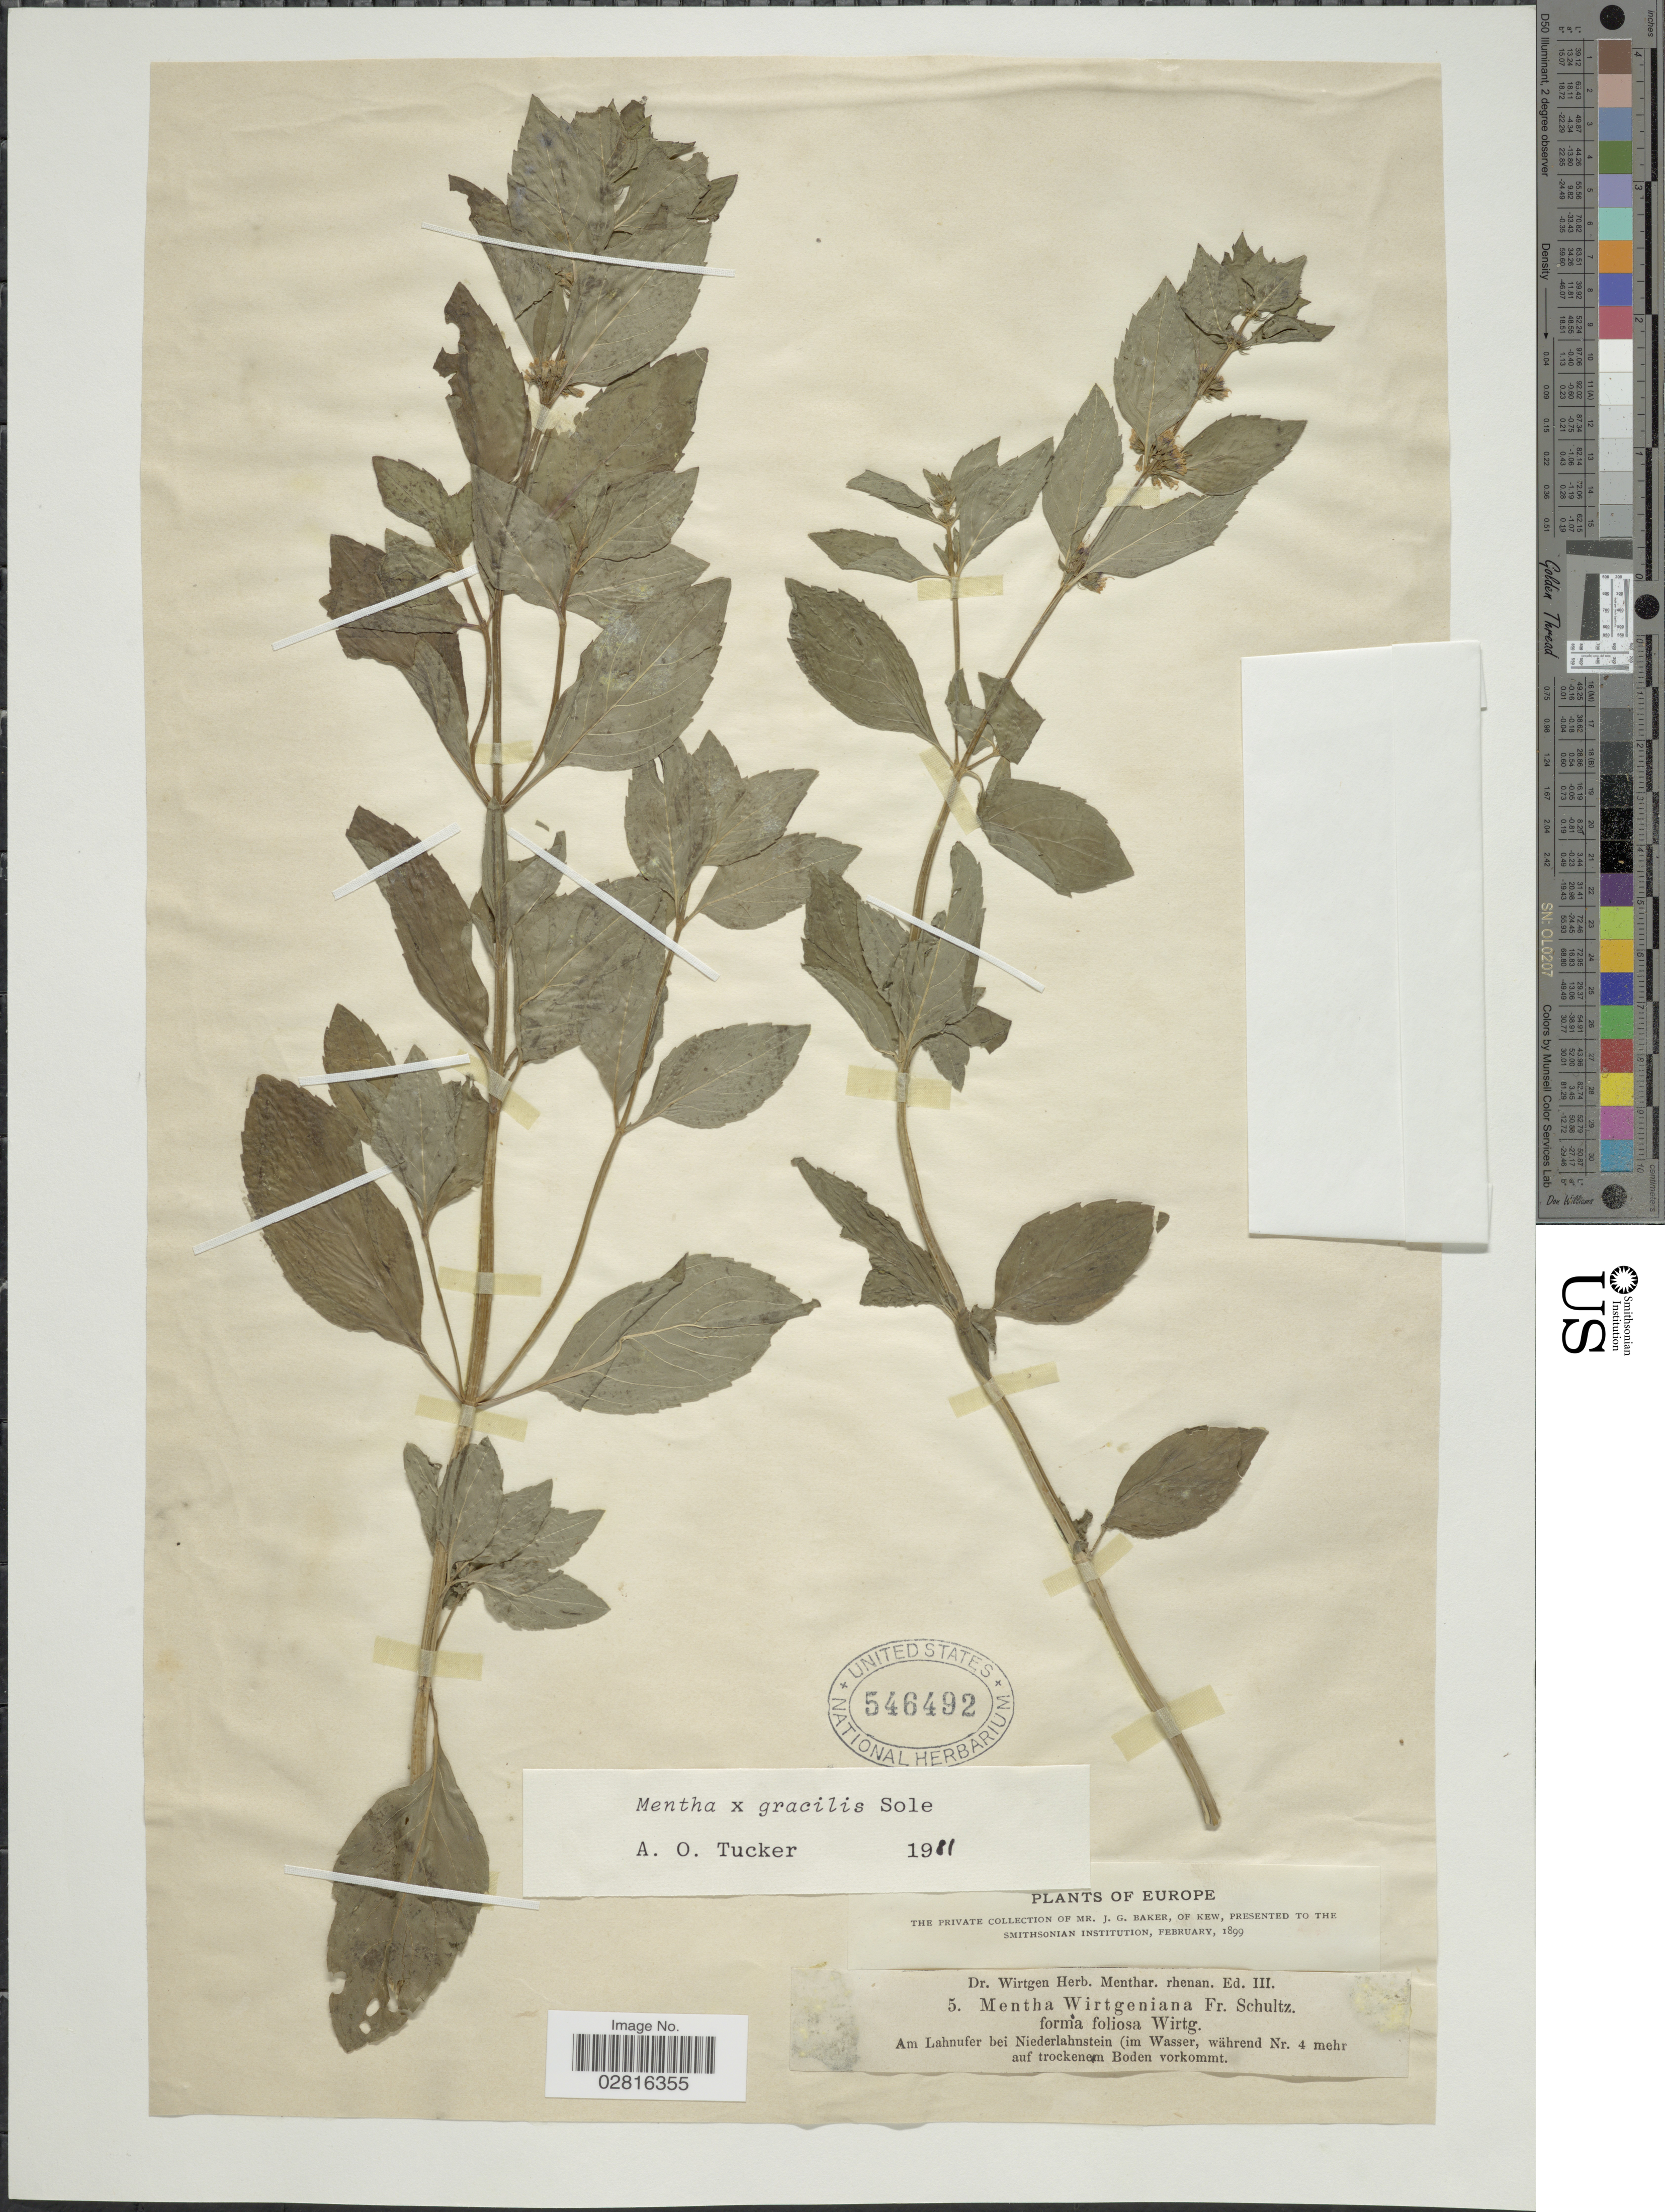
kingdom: Plantae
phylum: Tracheophyta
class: Magnoliopsida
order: Lamiales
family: Lamiaceae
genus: Mentha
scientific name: Mentha x gracilis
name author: Sole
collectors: J. G. Baker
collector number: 5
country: Germany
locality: Am Lahnufer bei Niederlahnstein (im Wasser, während Nr. 4 mehr auf trockenem Boden vorkommt. Europe.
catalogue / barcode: US 546492